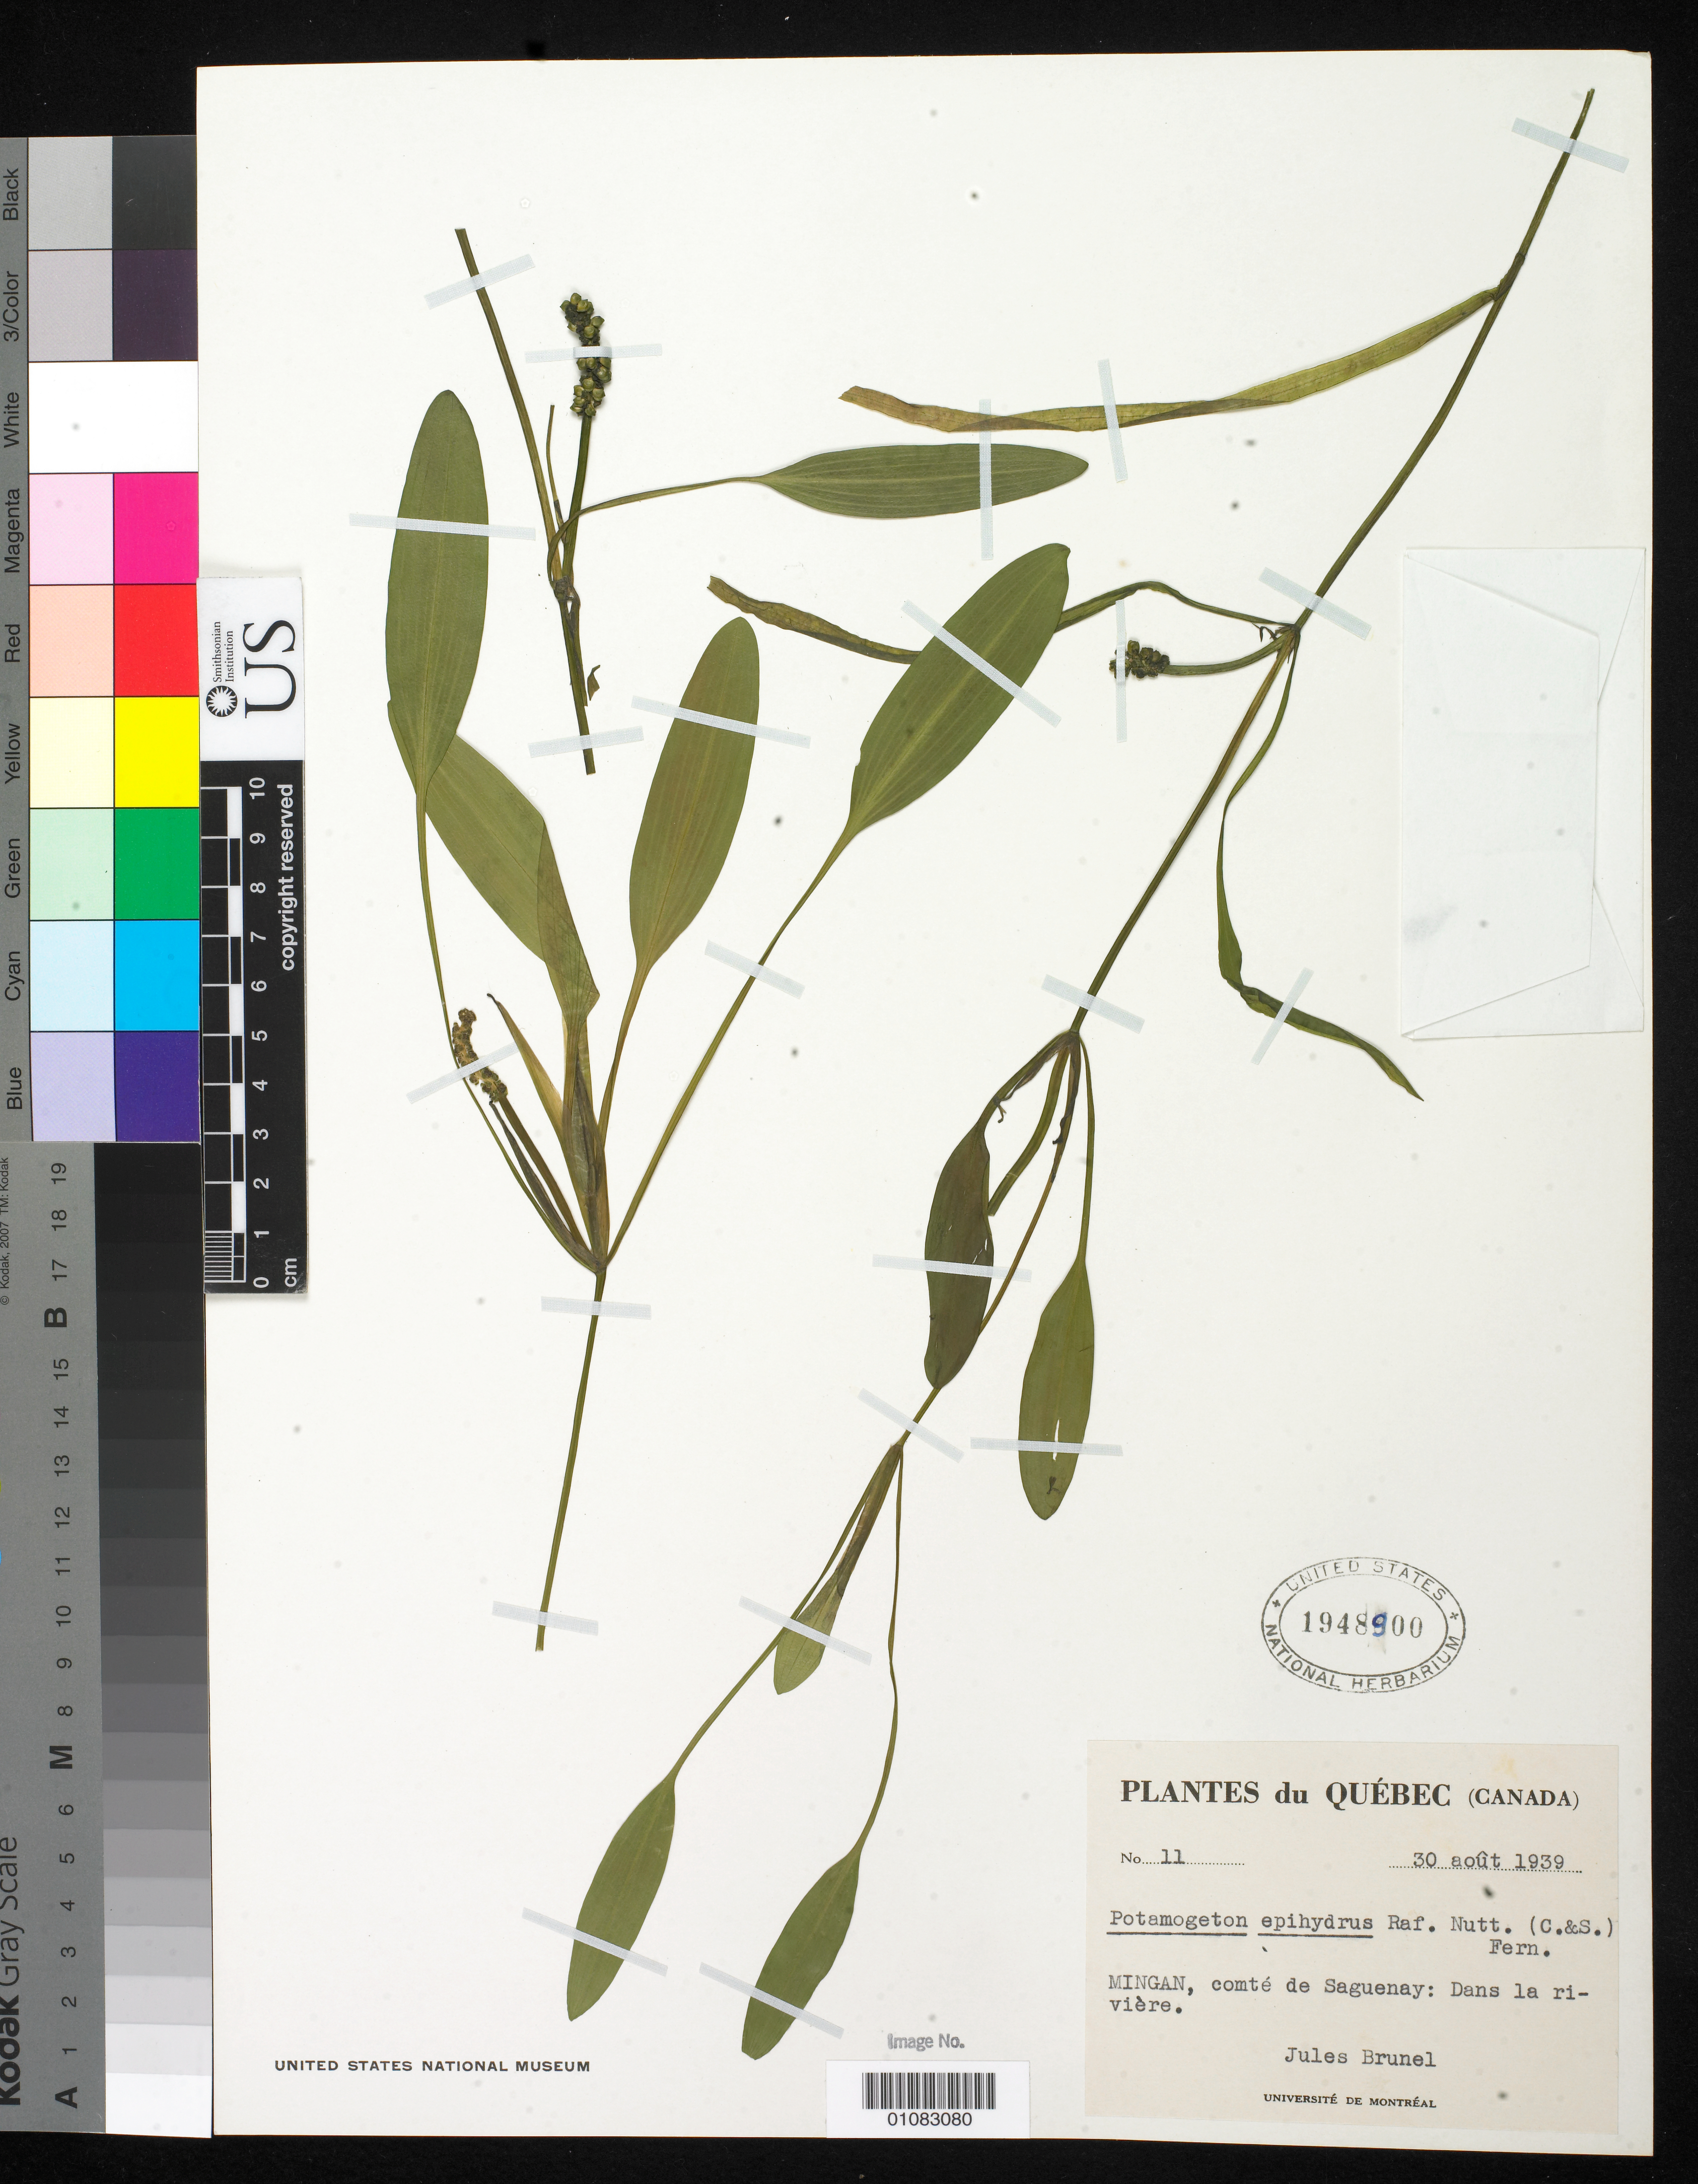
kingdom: Plantae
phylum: Tracheophyta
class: Liliopsida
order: Alismatales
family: Potamogetonaceae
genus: Potamogeton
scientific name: Potamogeton epihydrus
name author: Raf.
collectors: J. Brunel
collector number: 11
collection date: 1939-08-30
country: Canada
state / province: Quebec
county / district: Saguenay County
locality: Mingan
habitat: Found in the river.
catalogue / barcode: US 1948900